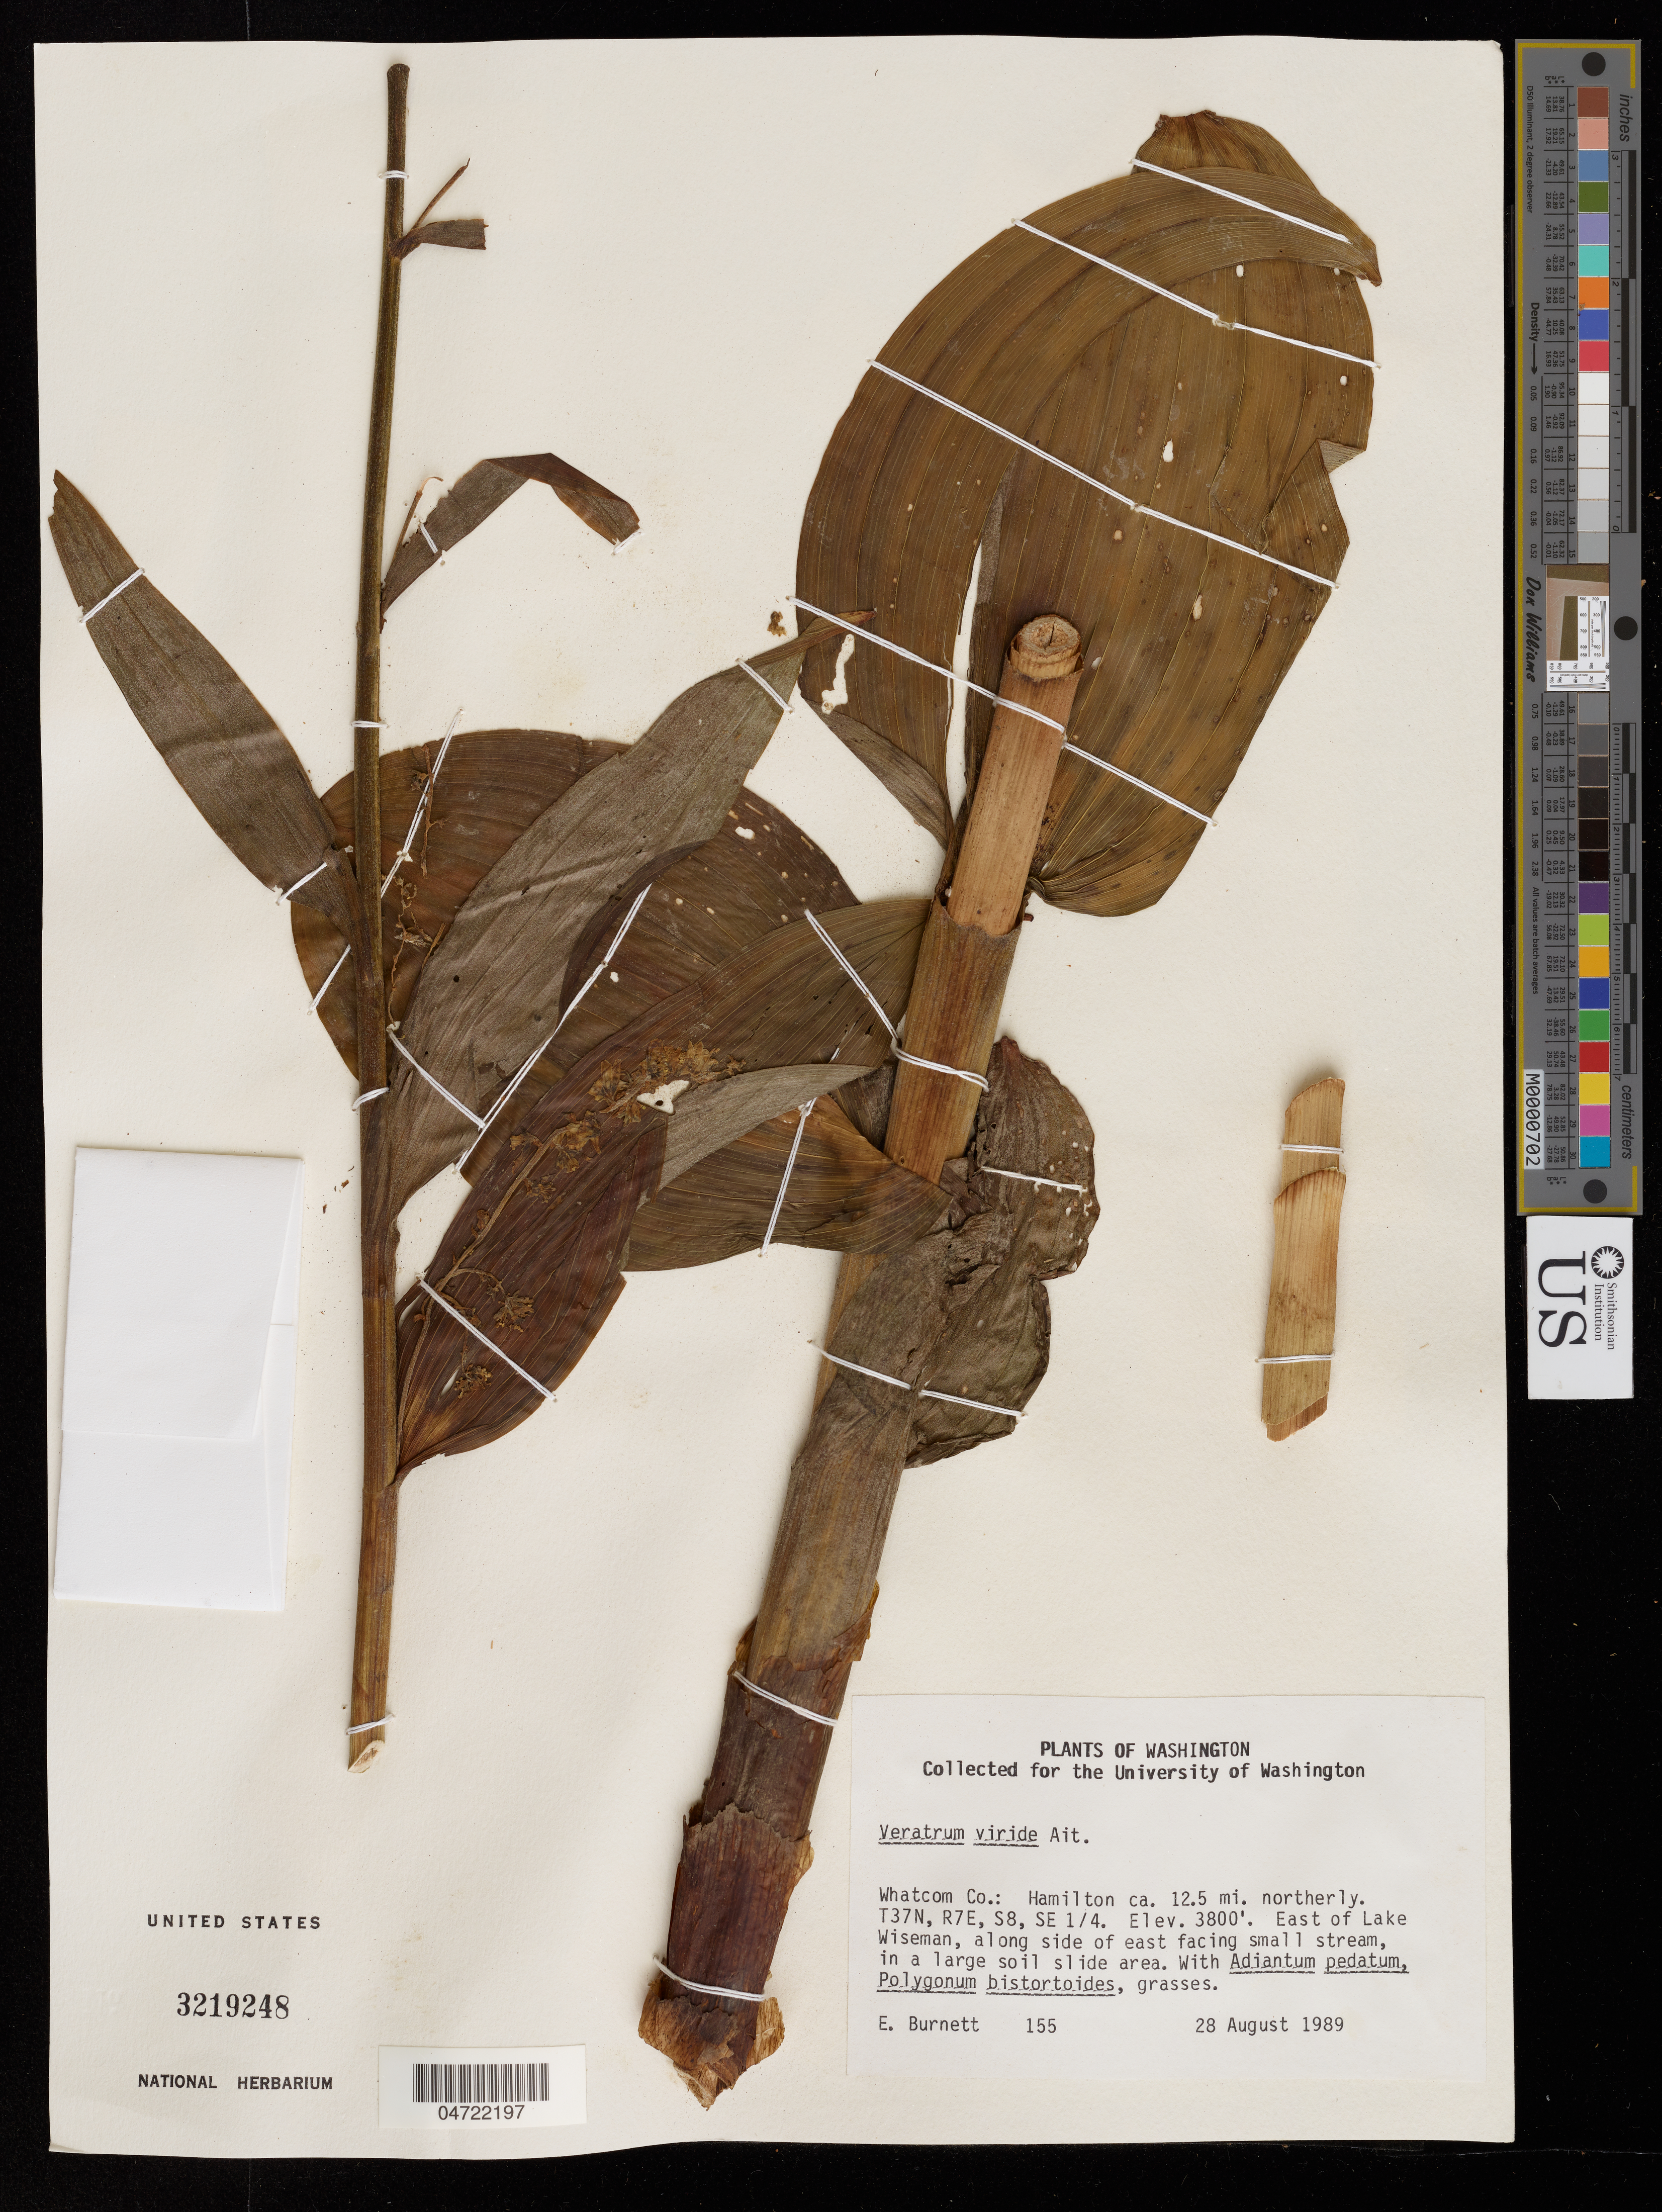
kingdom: Plantae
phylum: Tracheophyta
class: Liliopsida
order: Liliales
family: Melanthiaceae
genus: Veratrum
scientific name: Veratrum viride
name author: Aiton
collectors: E. Burnett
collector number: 155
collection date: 1989-08-28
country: United States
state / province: Washington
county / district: Whatcom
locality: Hamilton ca. 12.5 mi. northerly. T37N, R7E, S8, SW ¼. E of Lake Wiseman, along side of E facing small stream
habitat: In a large soil slide area.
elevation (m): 1158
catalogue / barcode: US 3219248